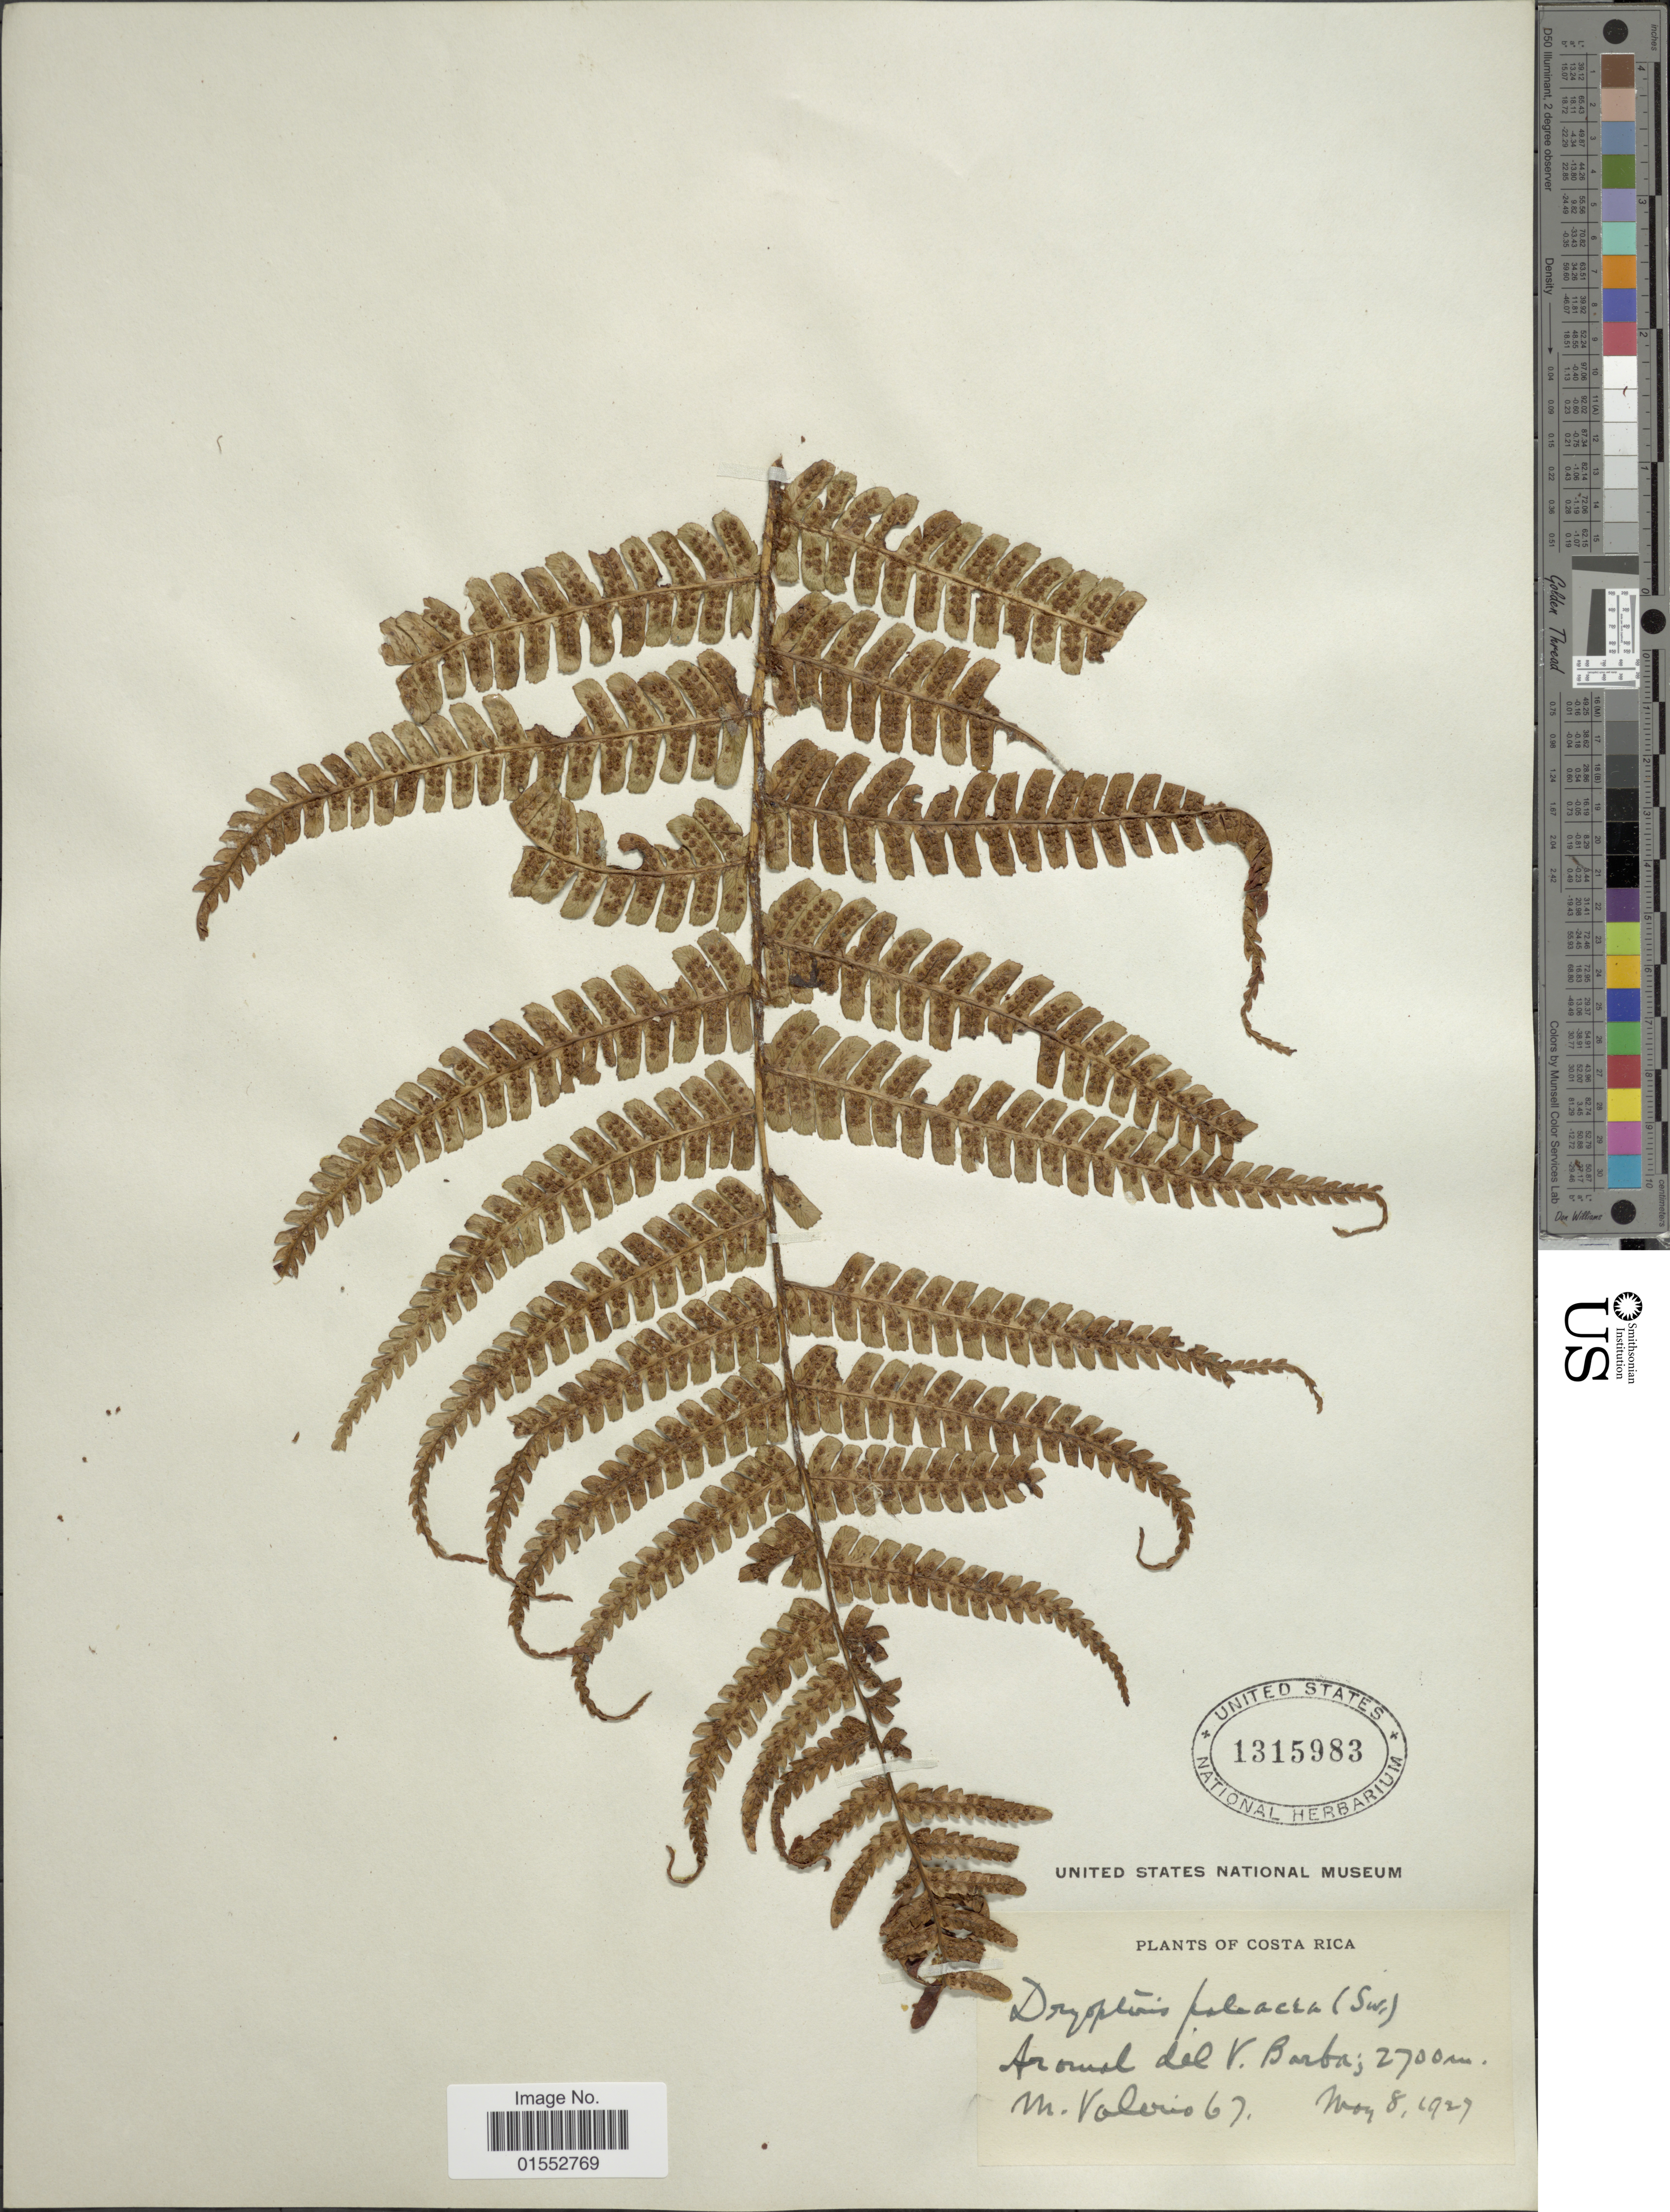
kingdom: Plantae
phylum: Tracheophyta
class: Polypodiopsida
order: Polypodiales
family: Dryopteridaceae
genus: Dryopteris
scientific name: Dryopteris wallichiana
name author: (Spreng.) Hyl.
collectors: M. Valerio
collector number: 67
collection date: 1927-11-08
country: Costa Rica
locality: Around del V. Barba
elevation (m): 2700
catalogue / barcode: US 1315983